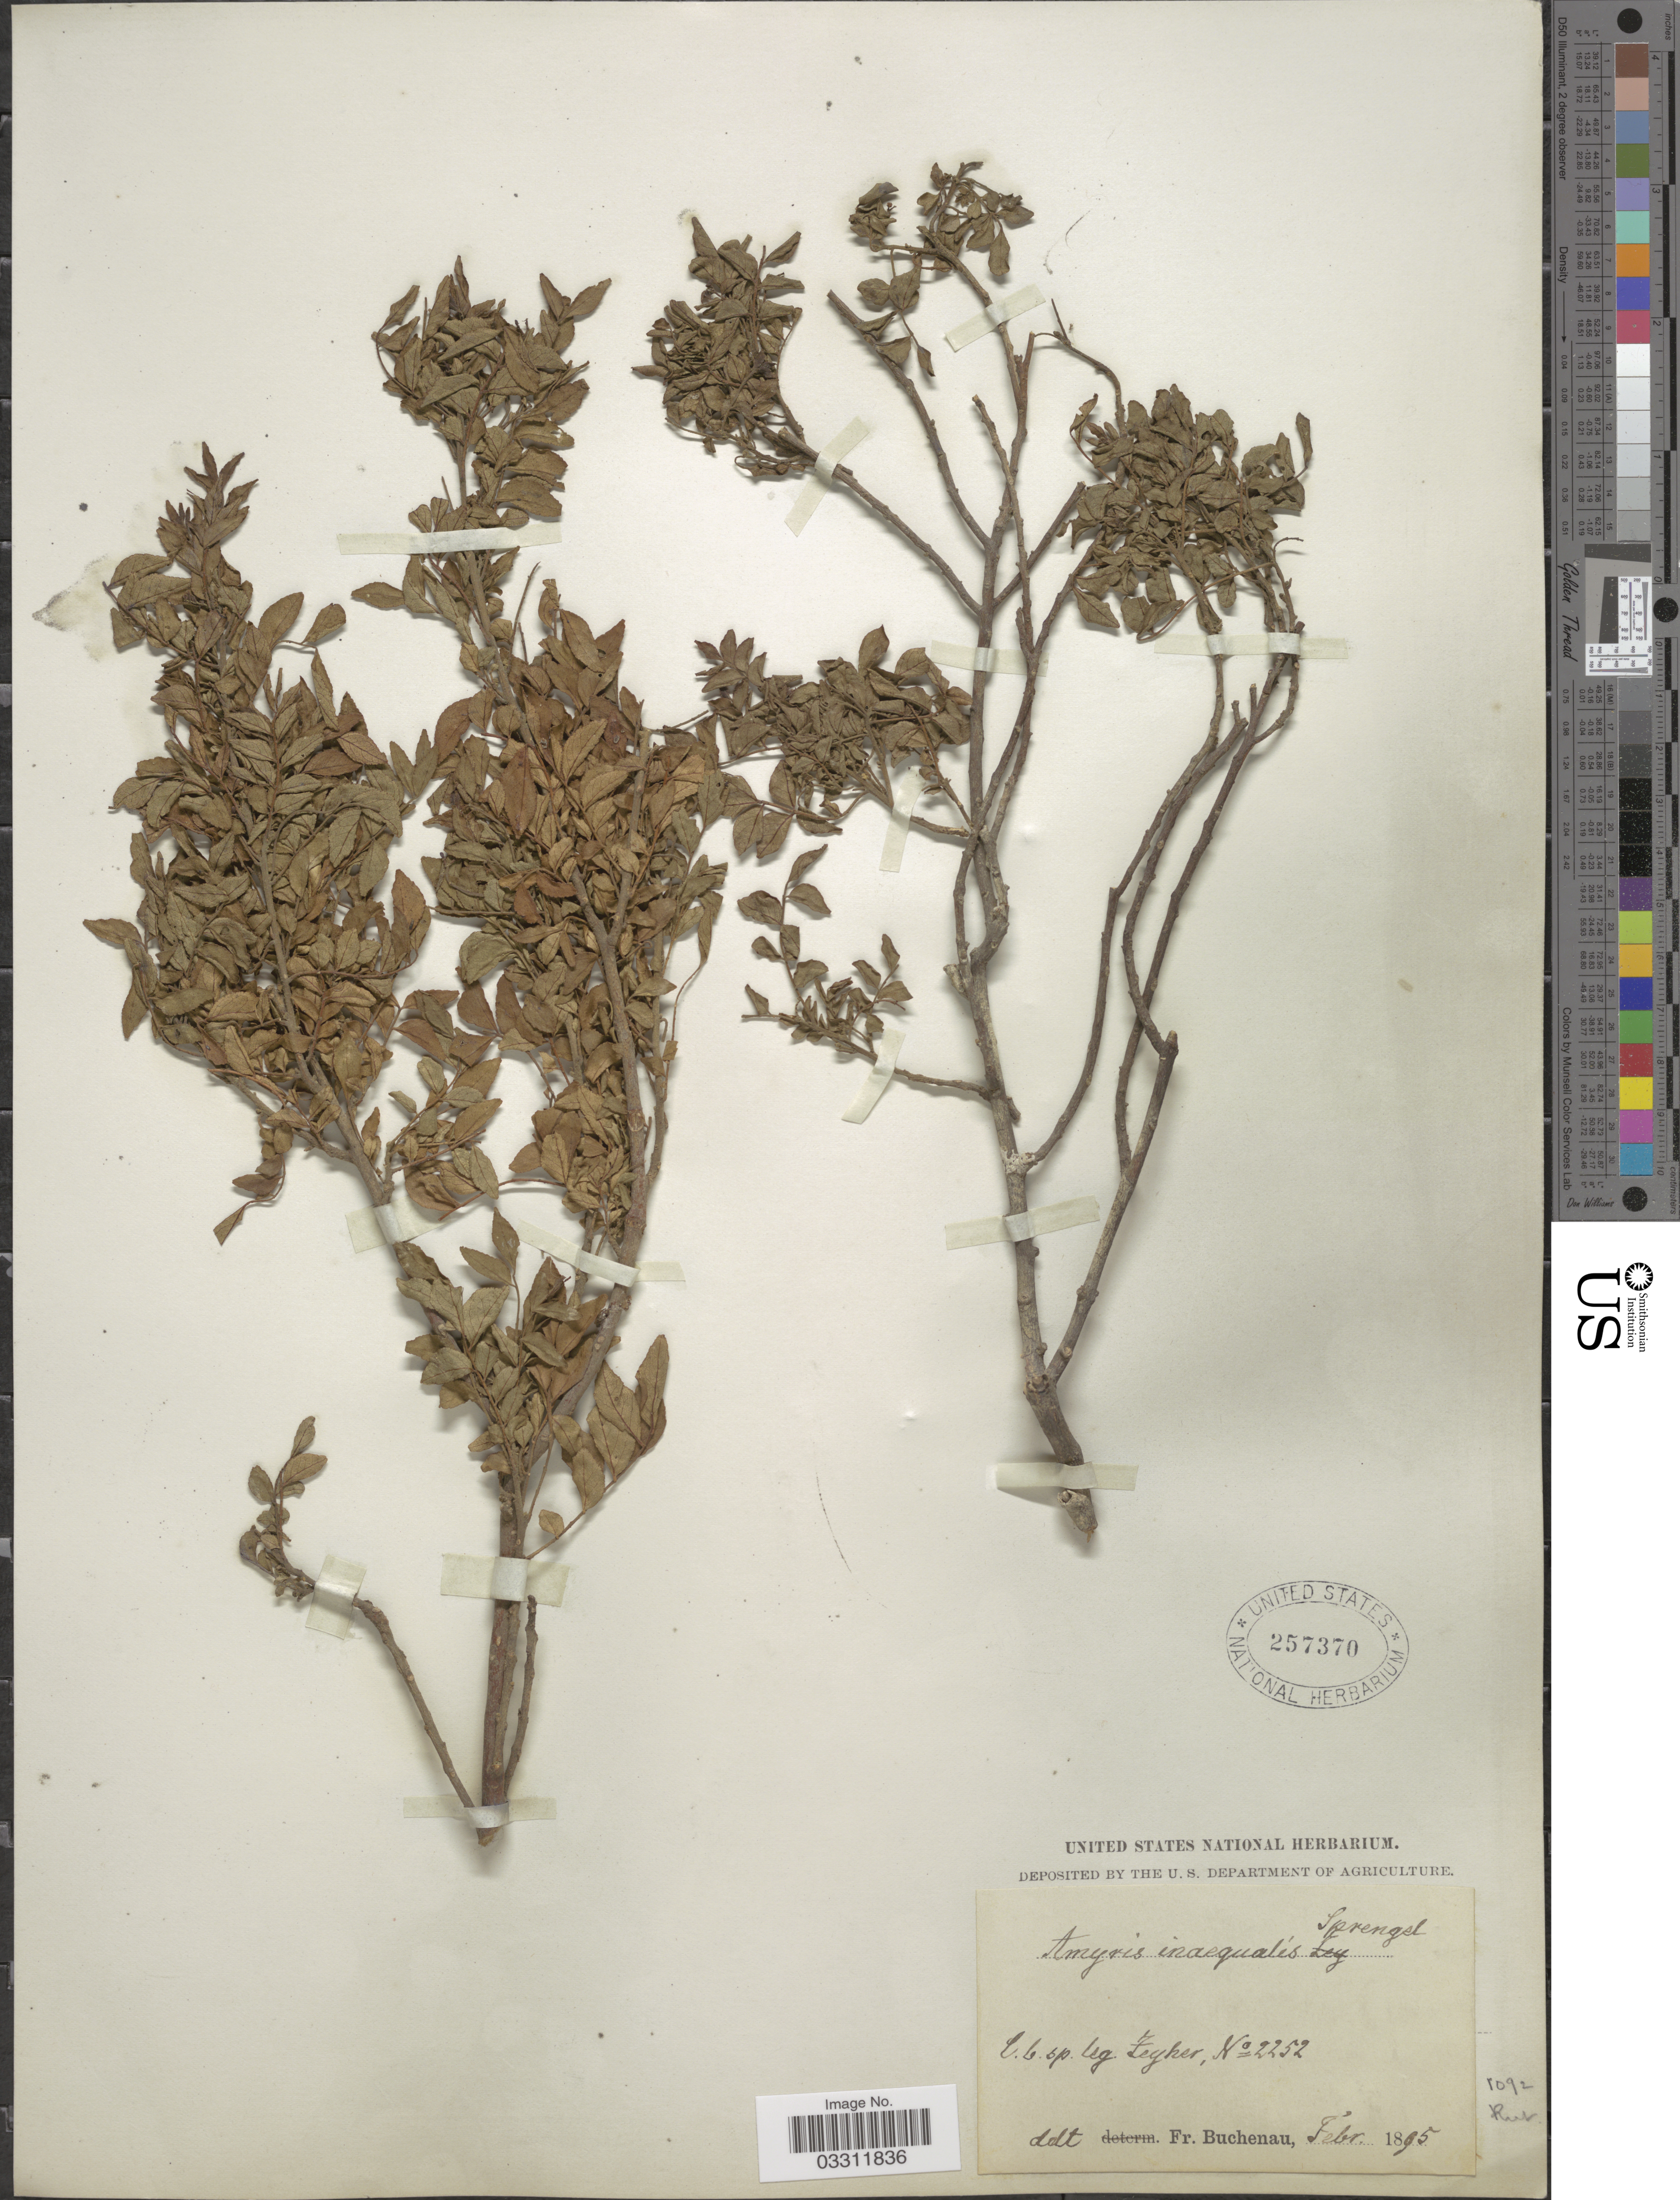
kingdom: Plantae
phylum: Tracheophyta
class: Magnoliopsida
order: Sapindales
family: Rutaceae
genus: Clausena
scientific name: Clausena inaequalis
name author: (DC.) Benth.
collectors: -. Zeyher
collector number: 2252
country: South Africa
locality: C. b. sp.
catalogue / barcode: US 257370